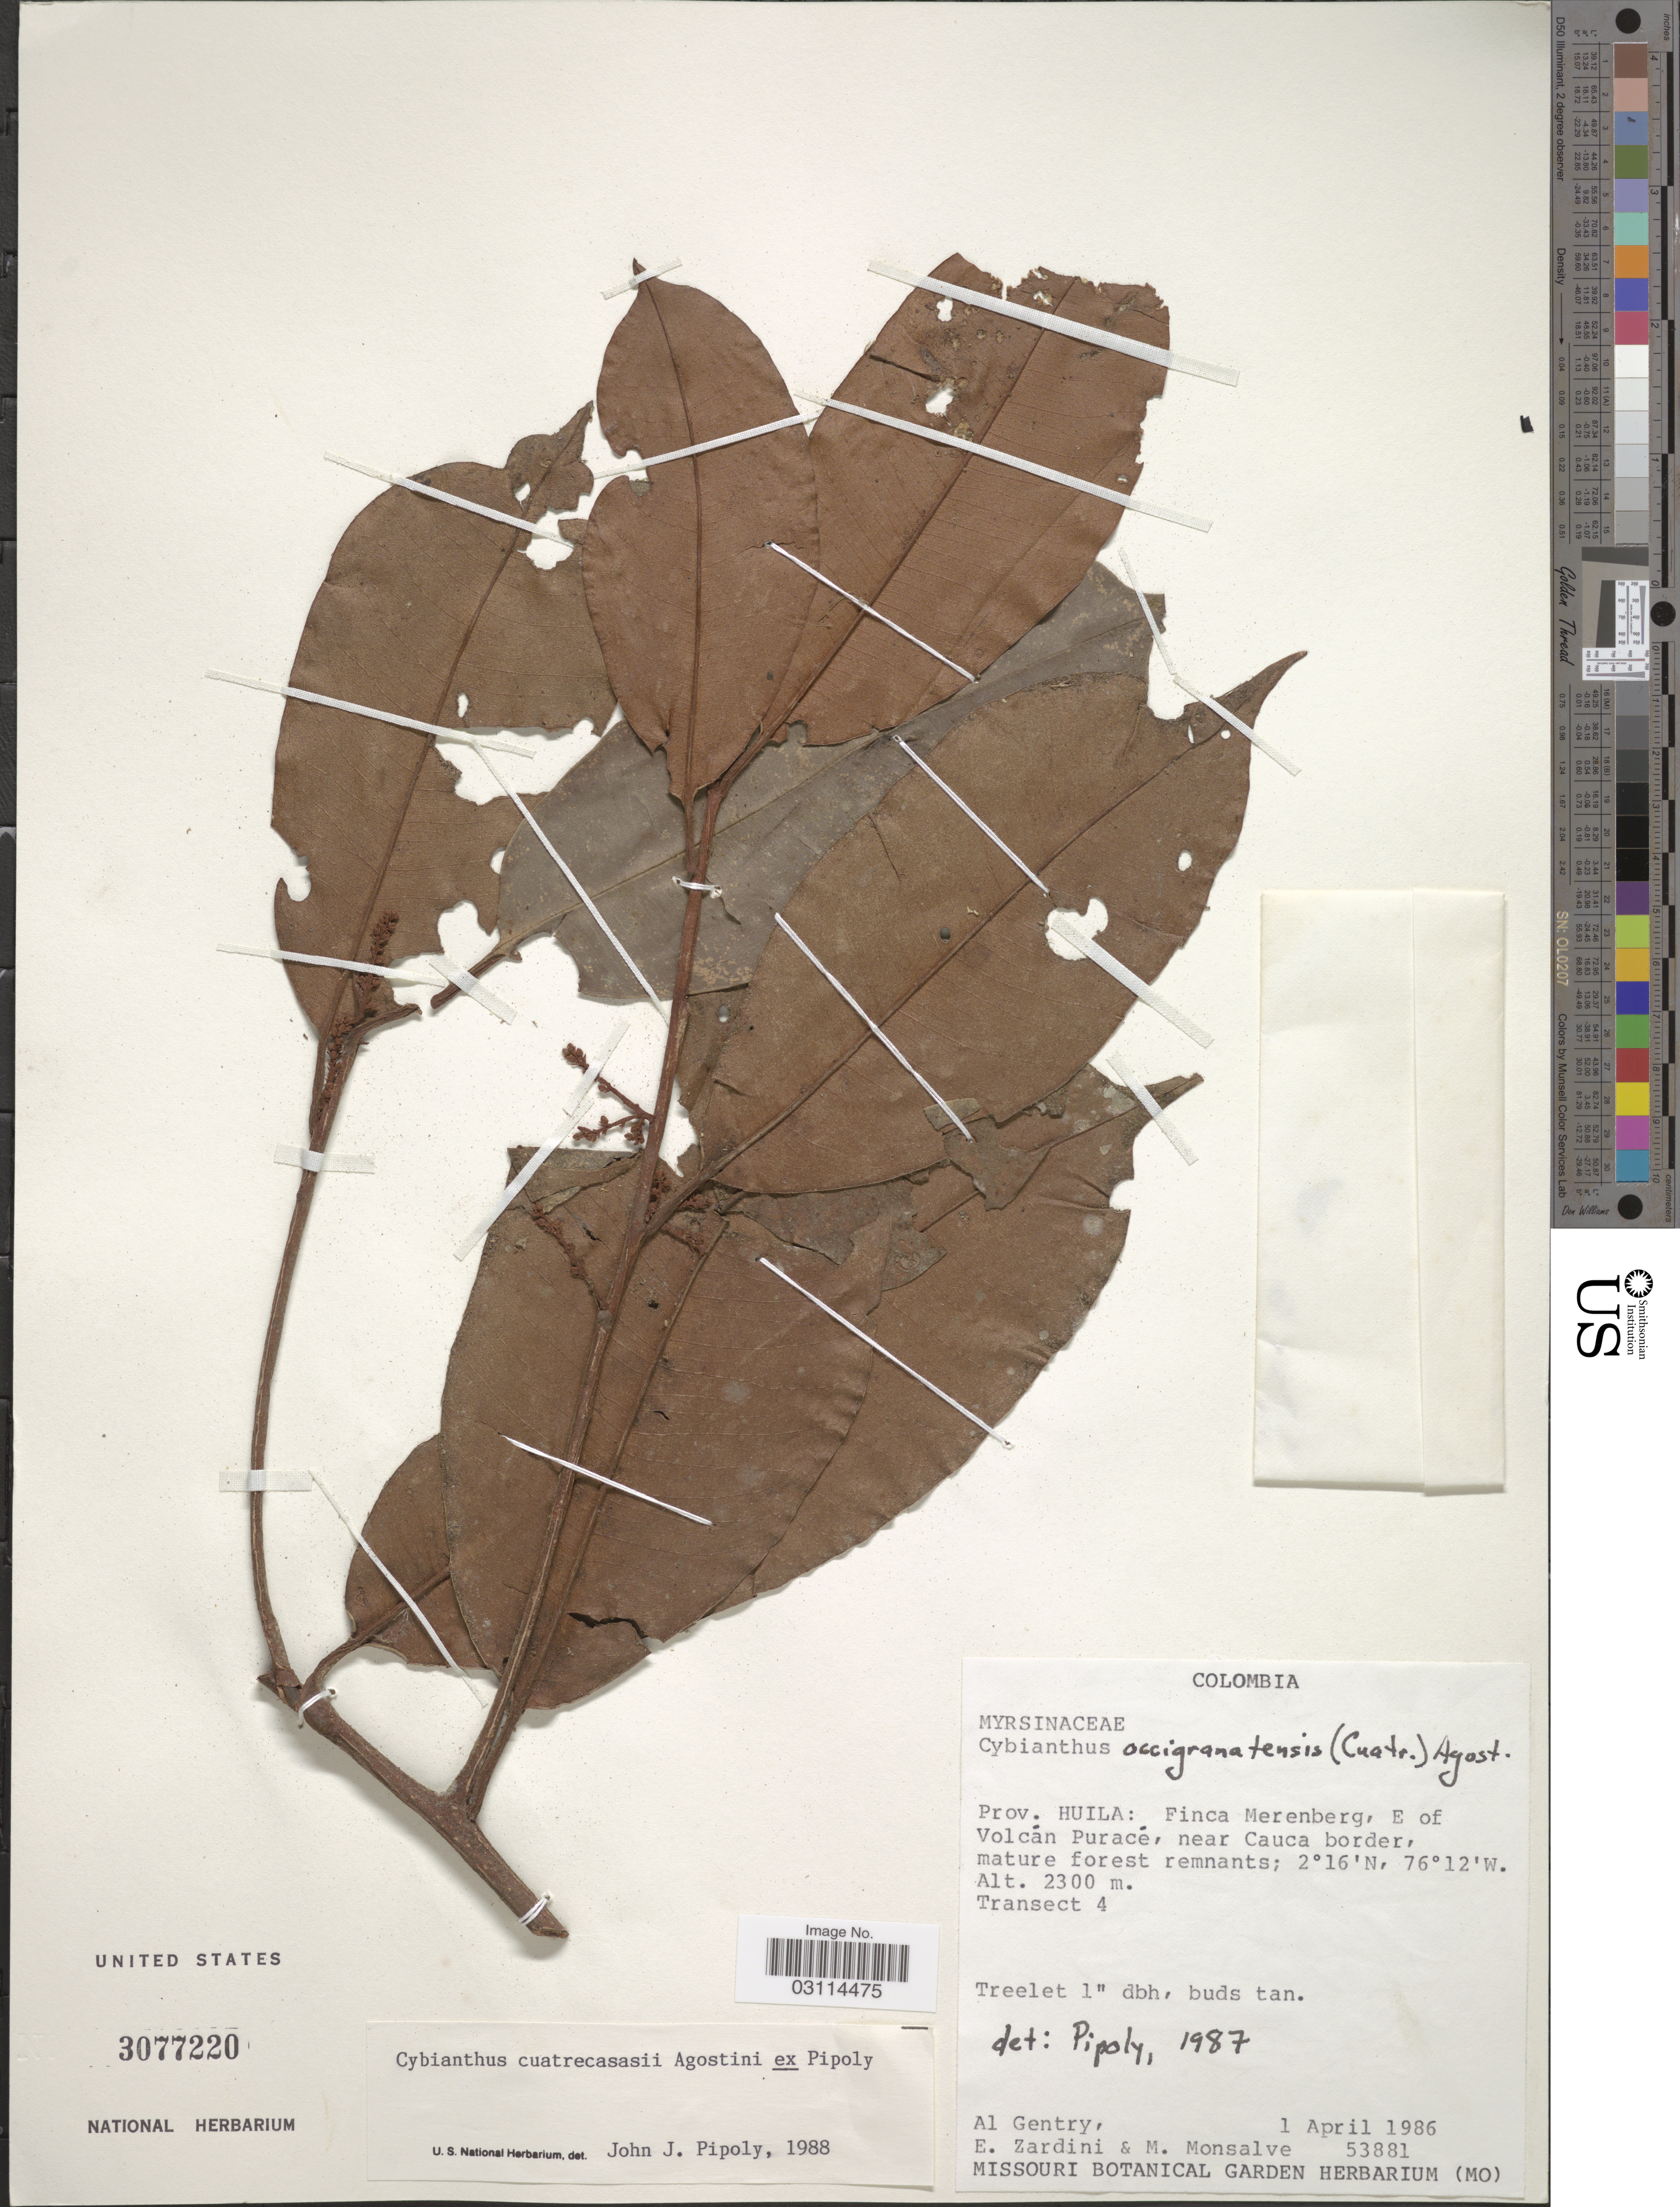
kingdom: Plantae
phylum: Tracheophyta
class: Magnoliopsida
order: Ericales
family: Primulaceae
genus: Cybianthus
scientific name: Cybianthus cuatrecasasii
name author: Pipoly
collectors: A. H. Gentry, E. Zardini & M. Monsalve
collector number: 53881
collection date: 1986-04-01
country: Colombia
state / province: Huila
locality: Finca Merenberg, E of Volcán Puracé, near Cauca border, mature forest remnants. Transect 4.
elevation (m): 2300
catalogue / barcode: US 3077220